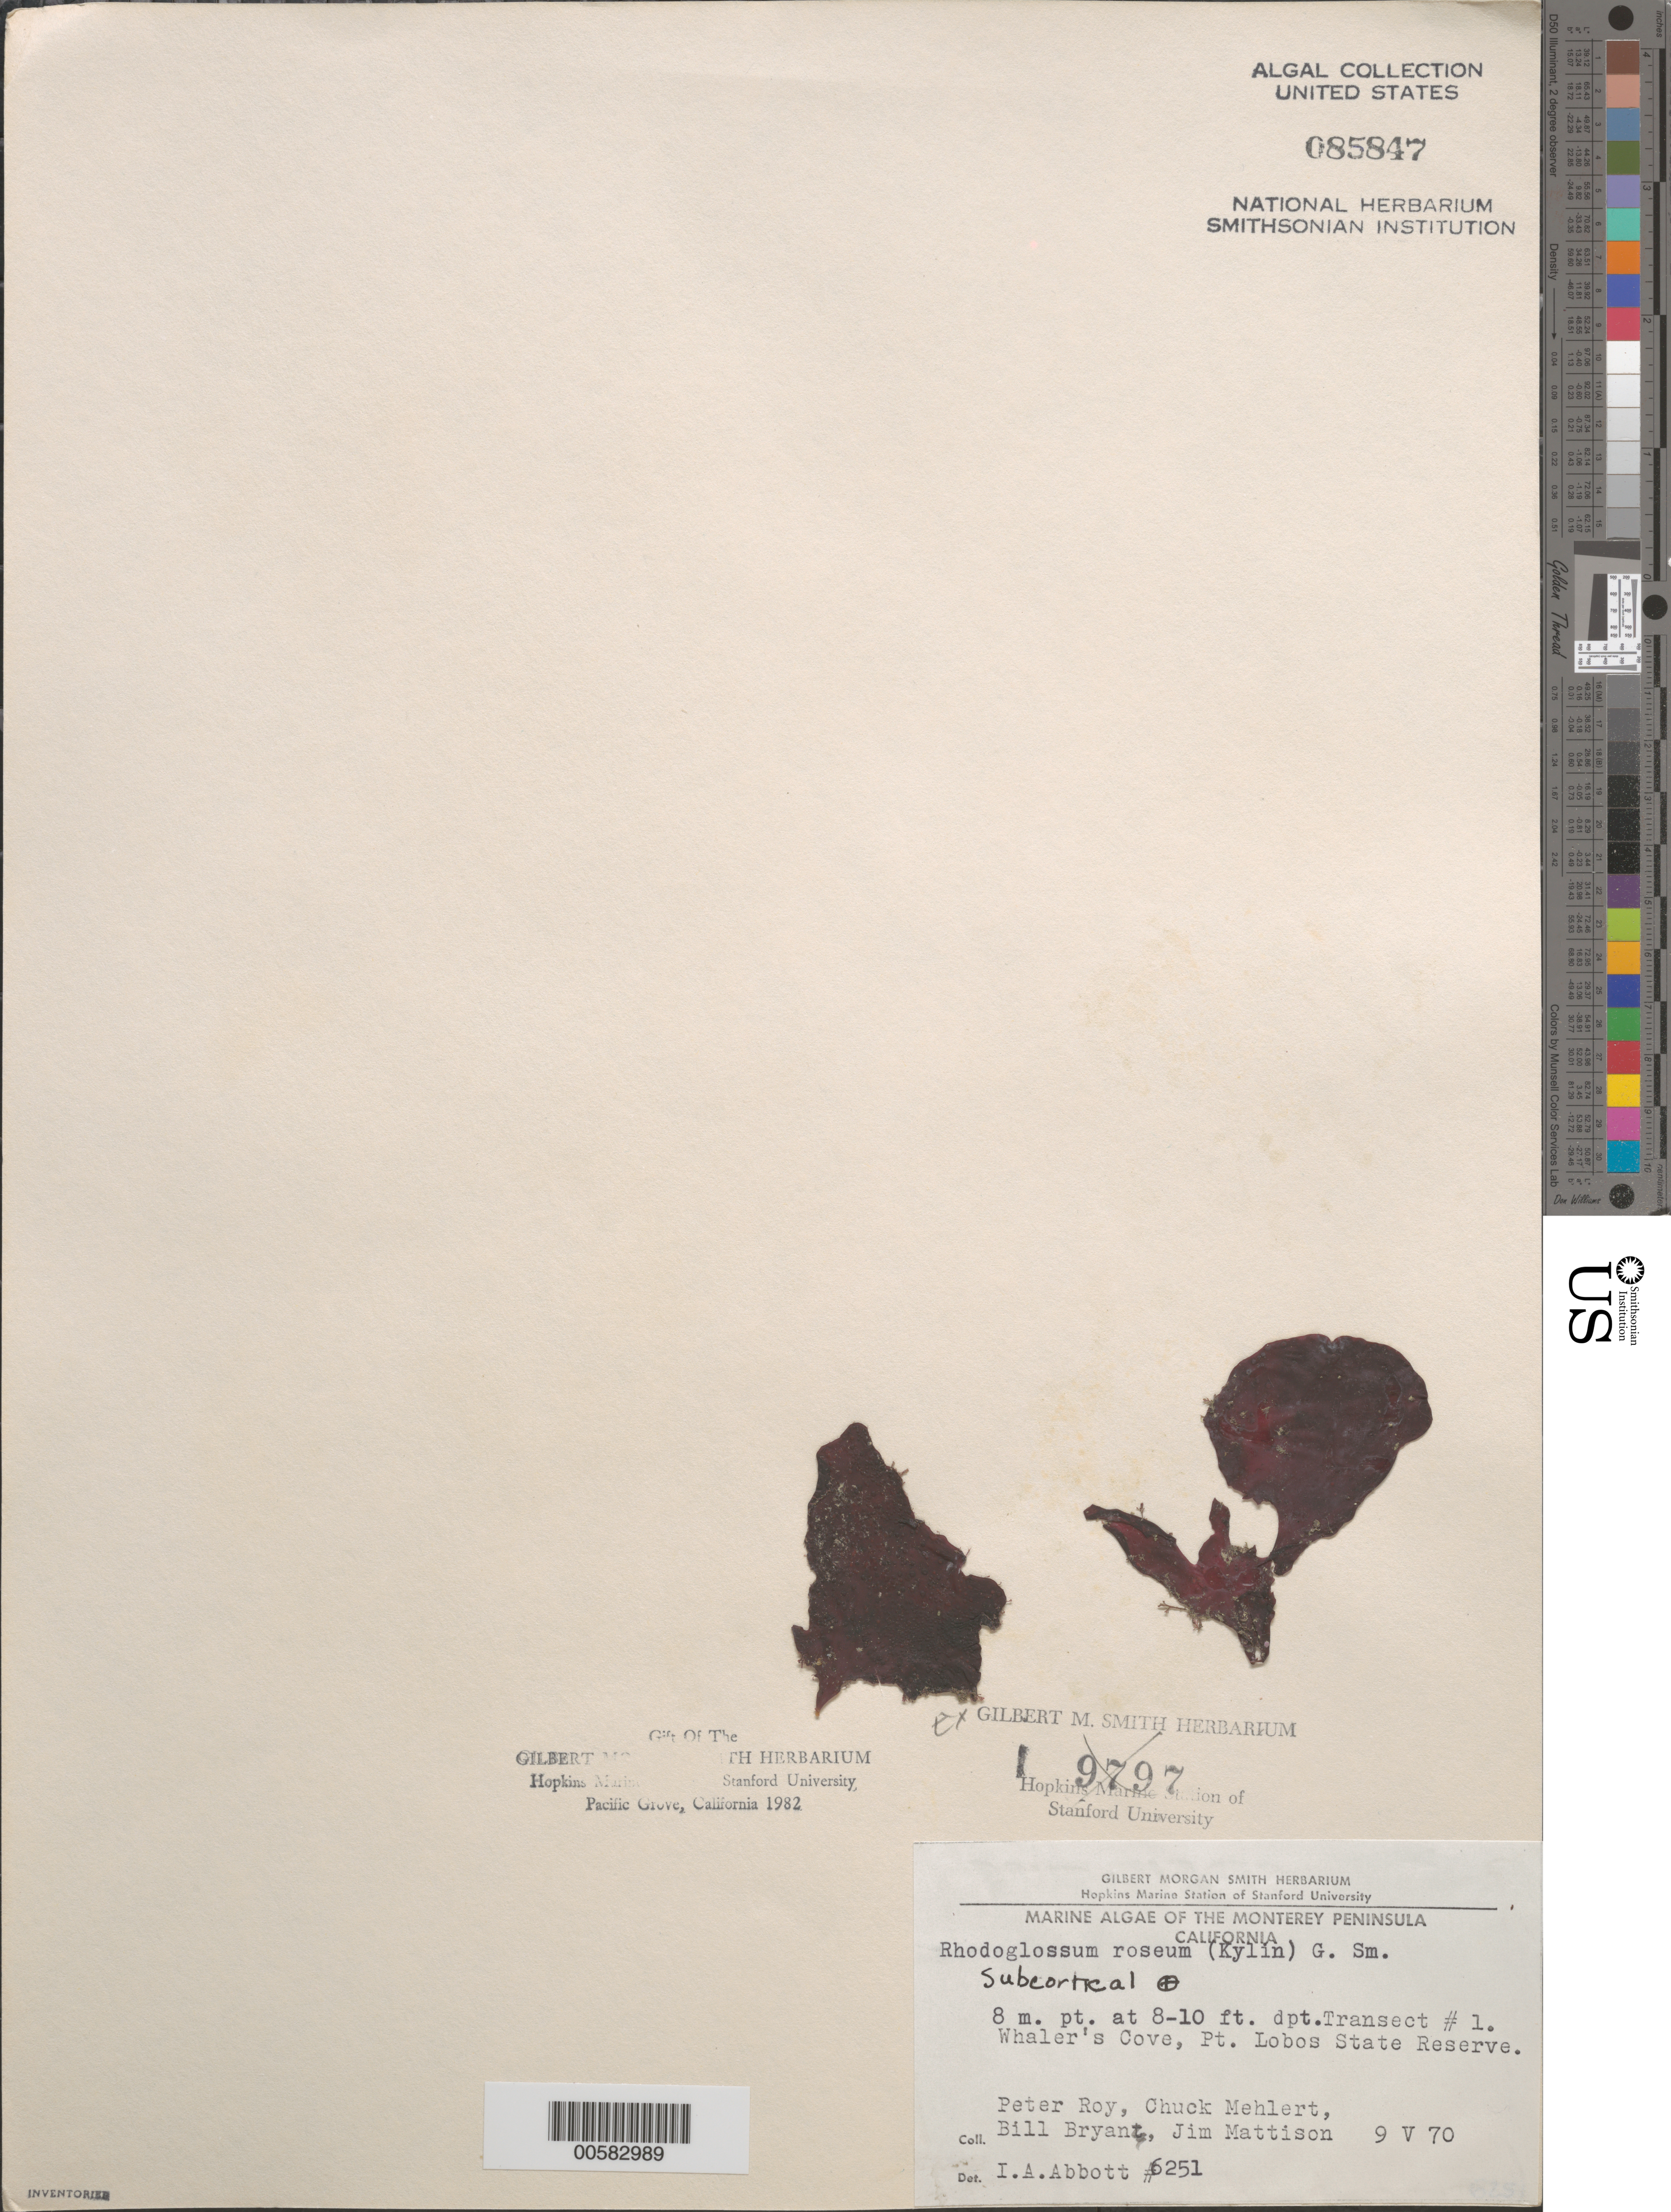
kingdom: Plantae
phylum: Rhodophyta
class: Florideophyceae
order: Gigartinales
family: Gigartinaceae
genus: Mazzaella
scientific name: Mazzaella rosea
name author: (Kylin) Fredericq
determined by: Algae name updating Project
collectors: P. Roy, C. Mehlert, W. Bryant & J. Mattison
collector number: IAA 6251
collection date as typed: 09 May 1970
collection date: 1970-05-09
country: United States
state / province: California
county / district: Monterey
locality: Whaler's Cove, Point Lobos State Reserve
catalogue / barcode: US 85847